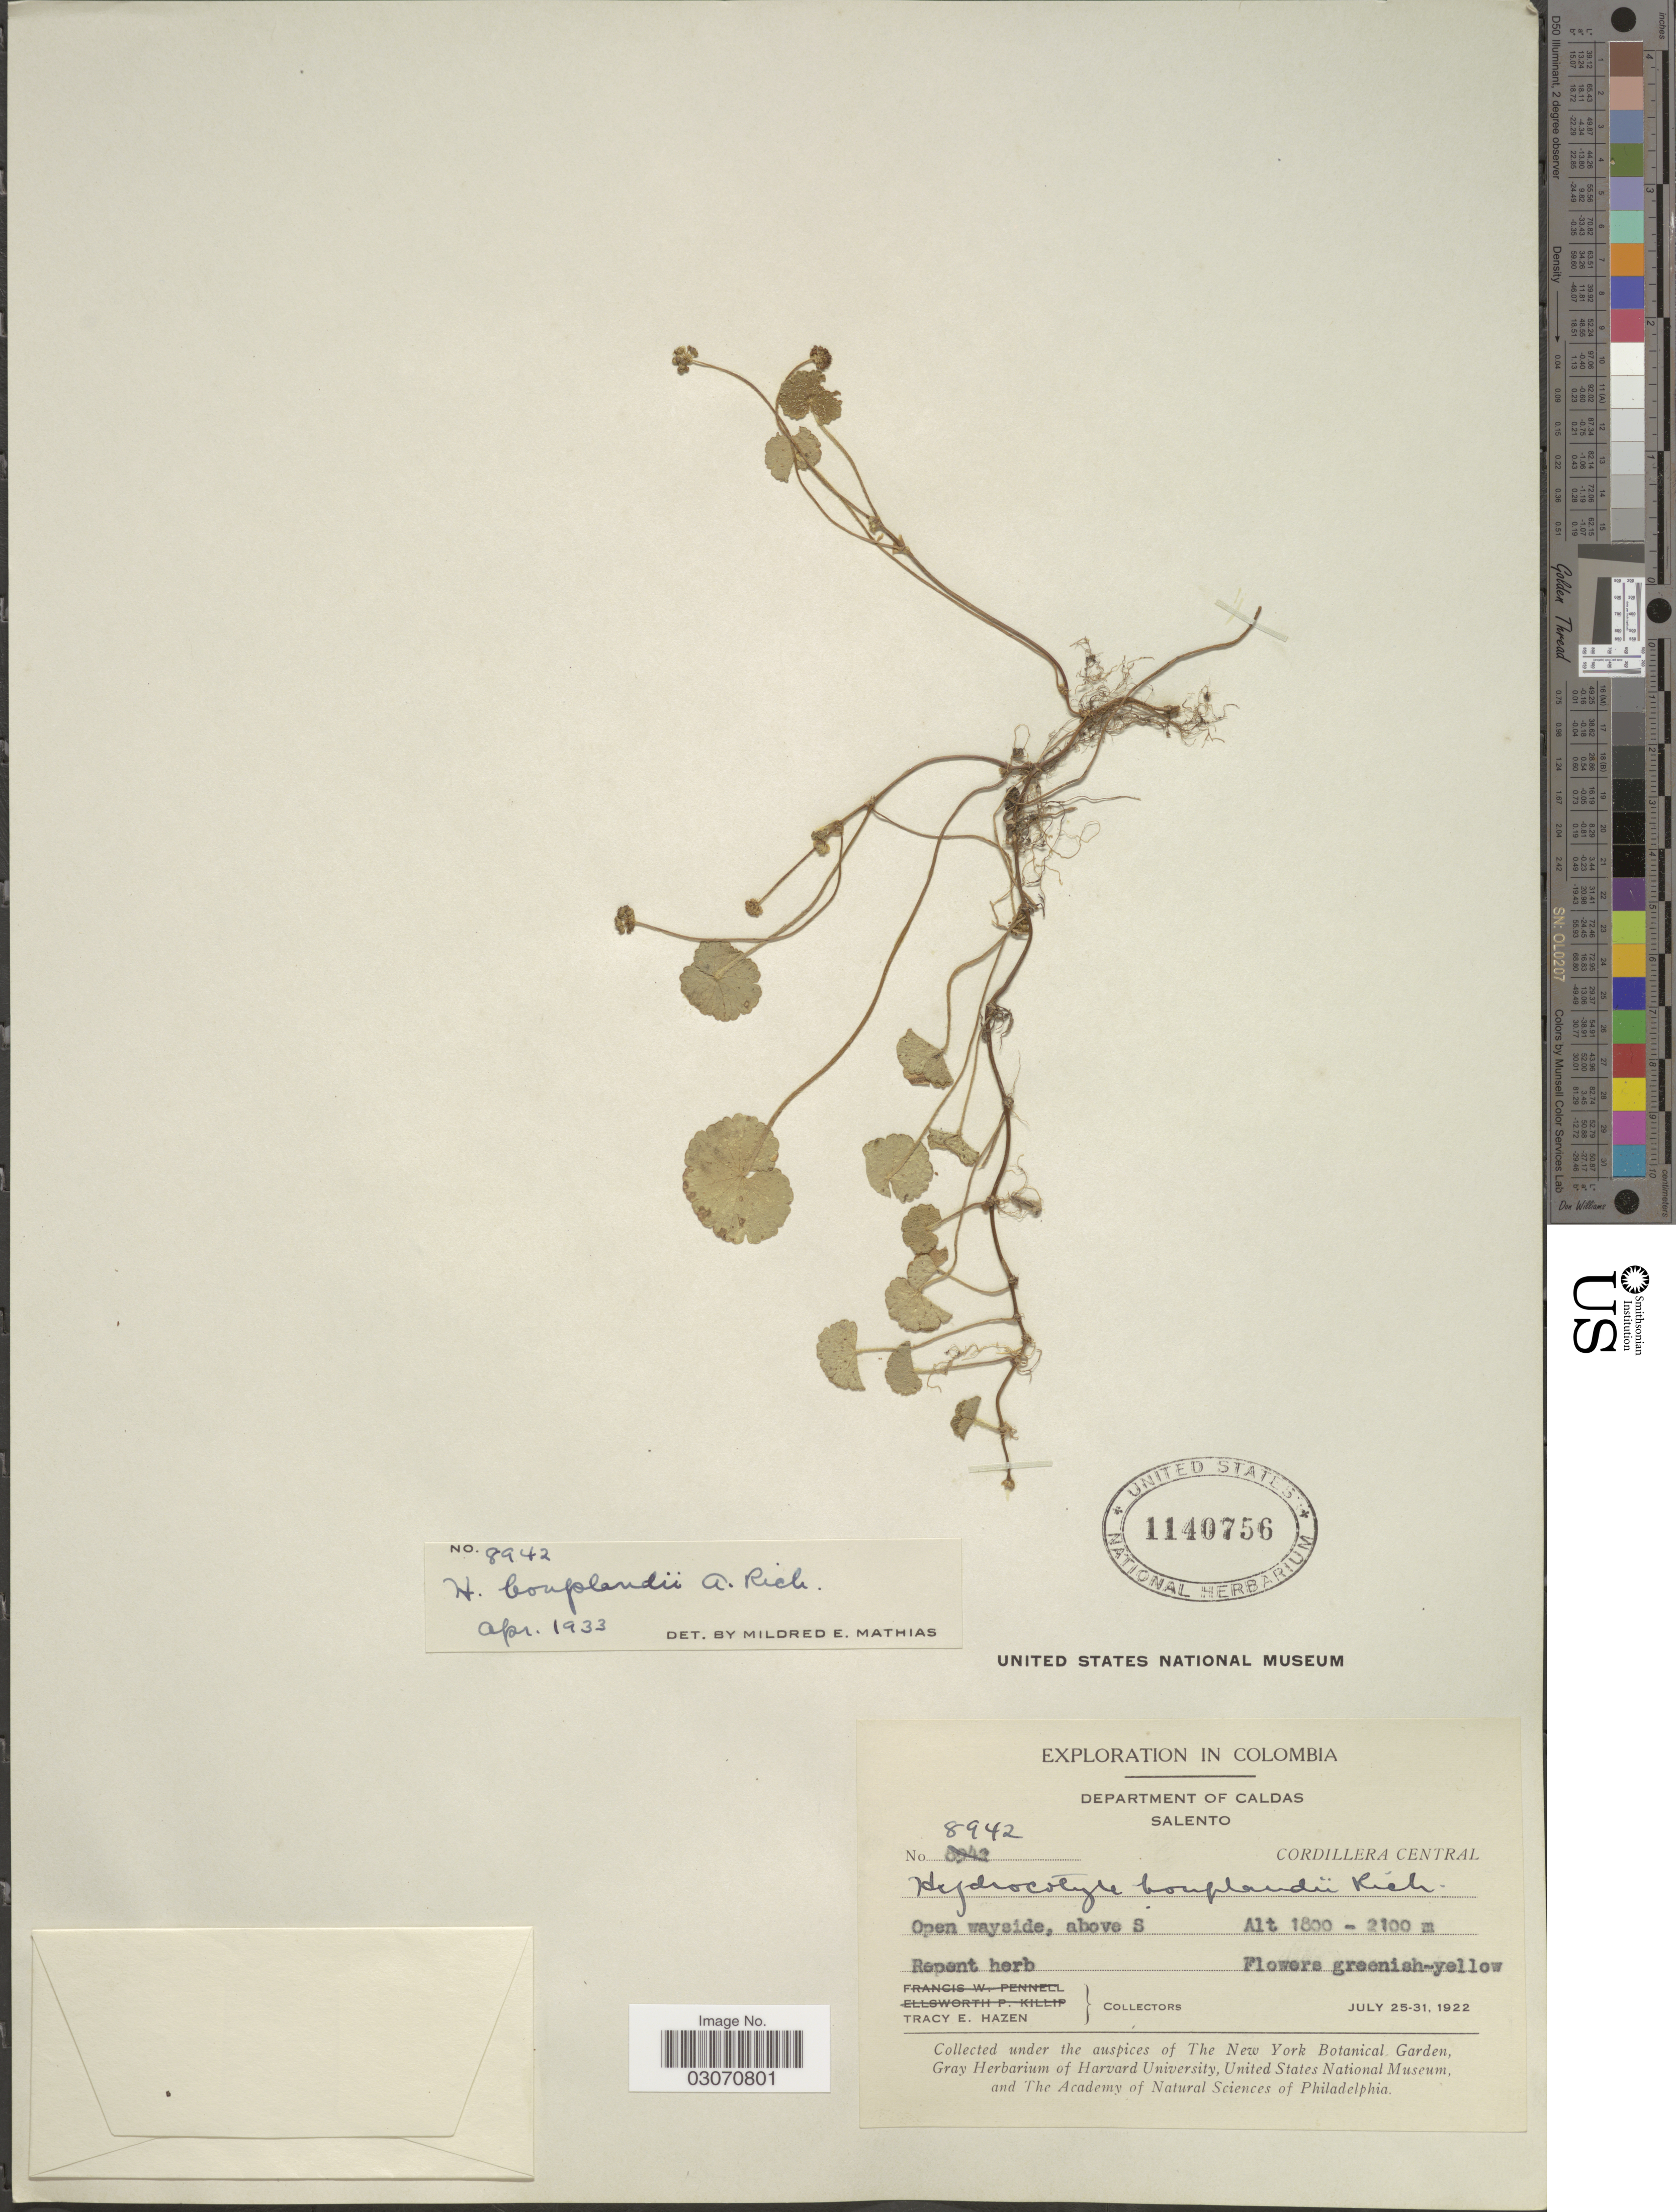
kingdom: Plantae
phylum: Tracheophyta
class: Magnoliopsida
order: Apiales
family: Araliaceae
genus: Hydrocotyle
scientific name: Hydrocotyle bonplandii var. bonplandii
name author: A. Rich.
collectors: T. E. Hazen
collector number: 8942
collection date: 1922-07-25/1922-07-31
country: Colombia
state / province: Caldas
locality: Department of Caldas Salento. Cordillera Central. Open wayside, above S.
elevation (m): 1800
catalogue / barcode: US 1140756